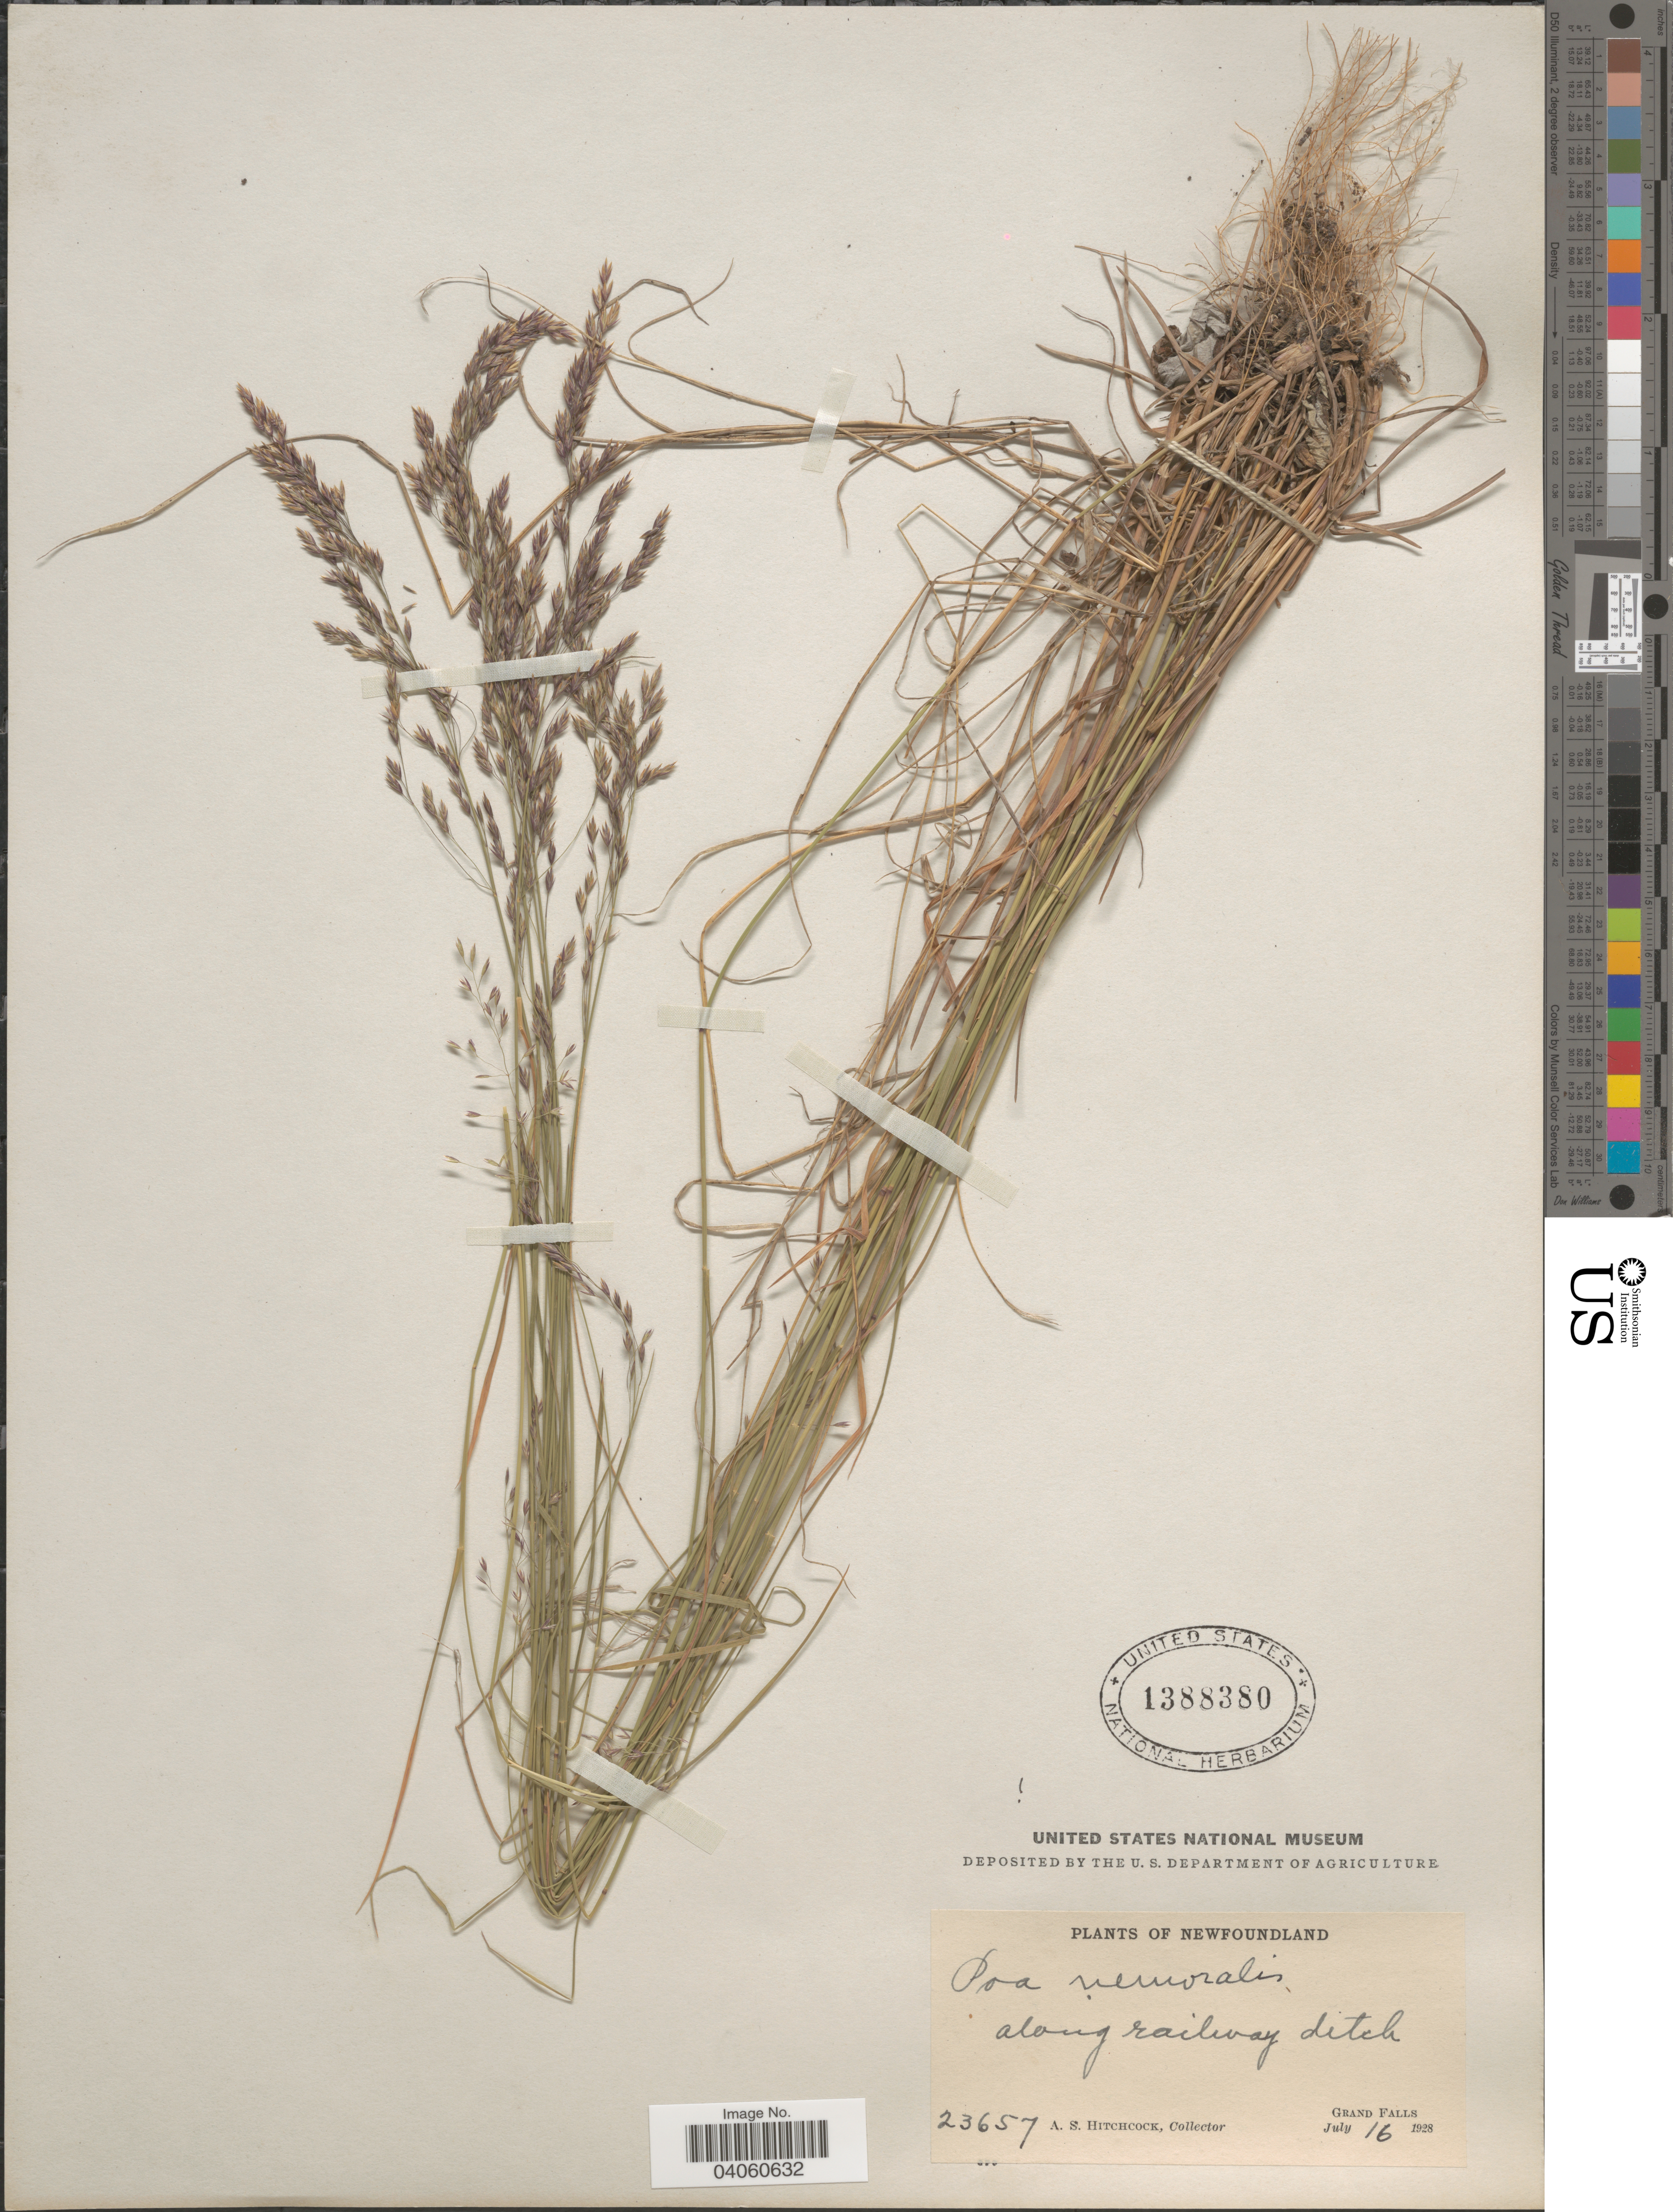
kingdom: Plantae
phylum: Tracheophyta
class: Liliopsida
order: Poales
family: Poaceae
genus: Poa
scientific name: Poa nemoralis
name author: L.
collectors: A. S. Hitchcock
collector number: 23657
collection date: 1928-07-16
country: Canada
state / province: Newfoundland and Labrador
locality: Grand Falls.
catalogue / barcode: US 1388380